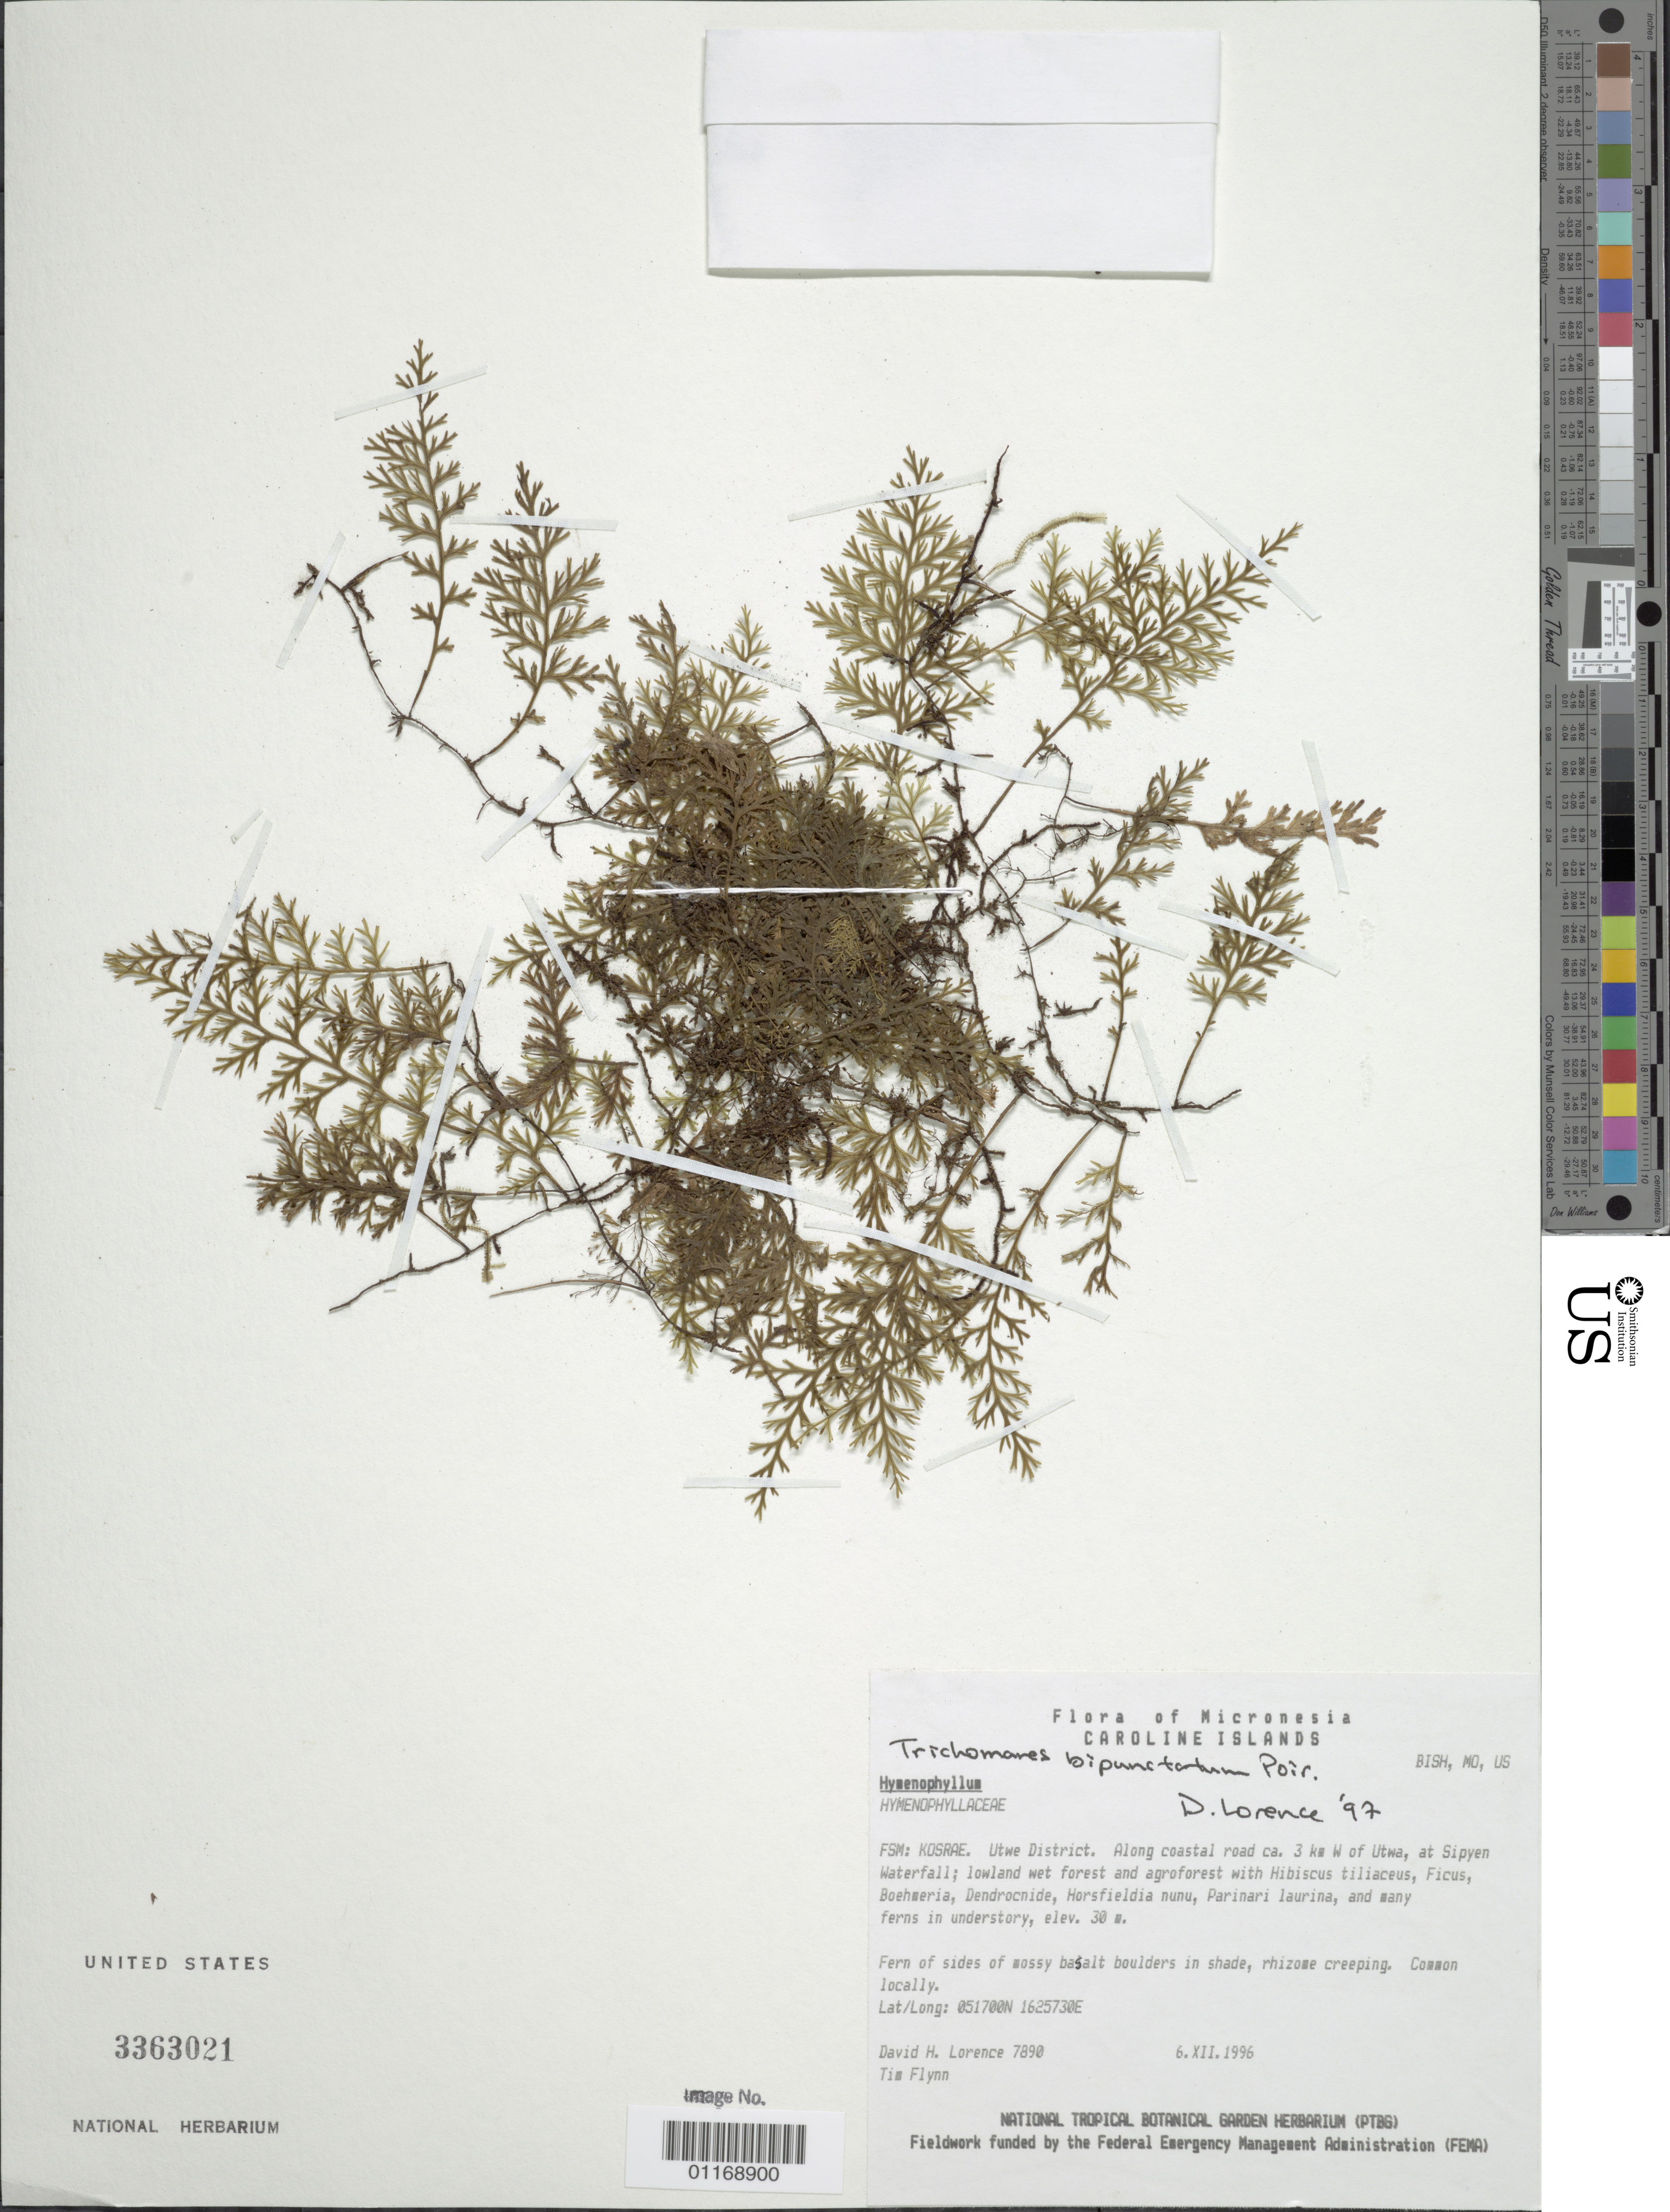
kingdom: Plantae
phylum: Tracheophyta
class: Polypodiopsida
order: Hymenophyllales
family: Hymenophyllaceae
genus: Crepidomanes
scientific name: Crepidomanes bipunctatum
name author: (Poir.) Copel.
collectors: D. Lorence & T. W. Flynn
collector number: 7890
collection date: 1996-12-06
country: Micronesia, Federated States of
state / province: Kosrae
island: Kosrae [Kusaie]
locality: Utwe district. Along coastal road ca. 3 km W of Utwa, at Sipyen Waterfall.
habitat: On moist boulder face in dense shade. lowland wet forest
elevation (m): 30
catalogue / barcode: US 3363021